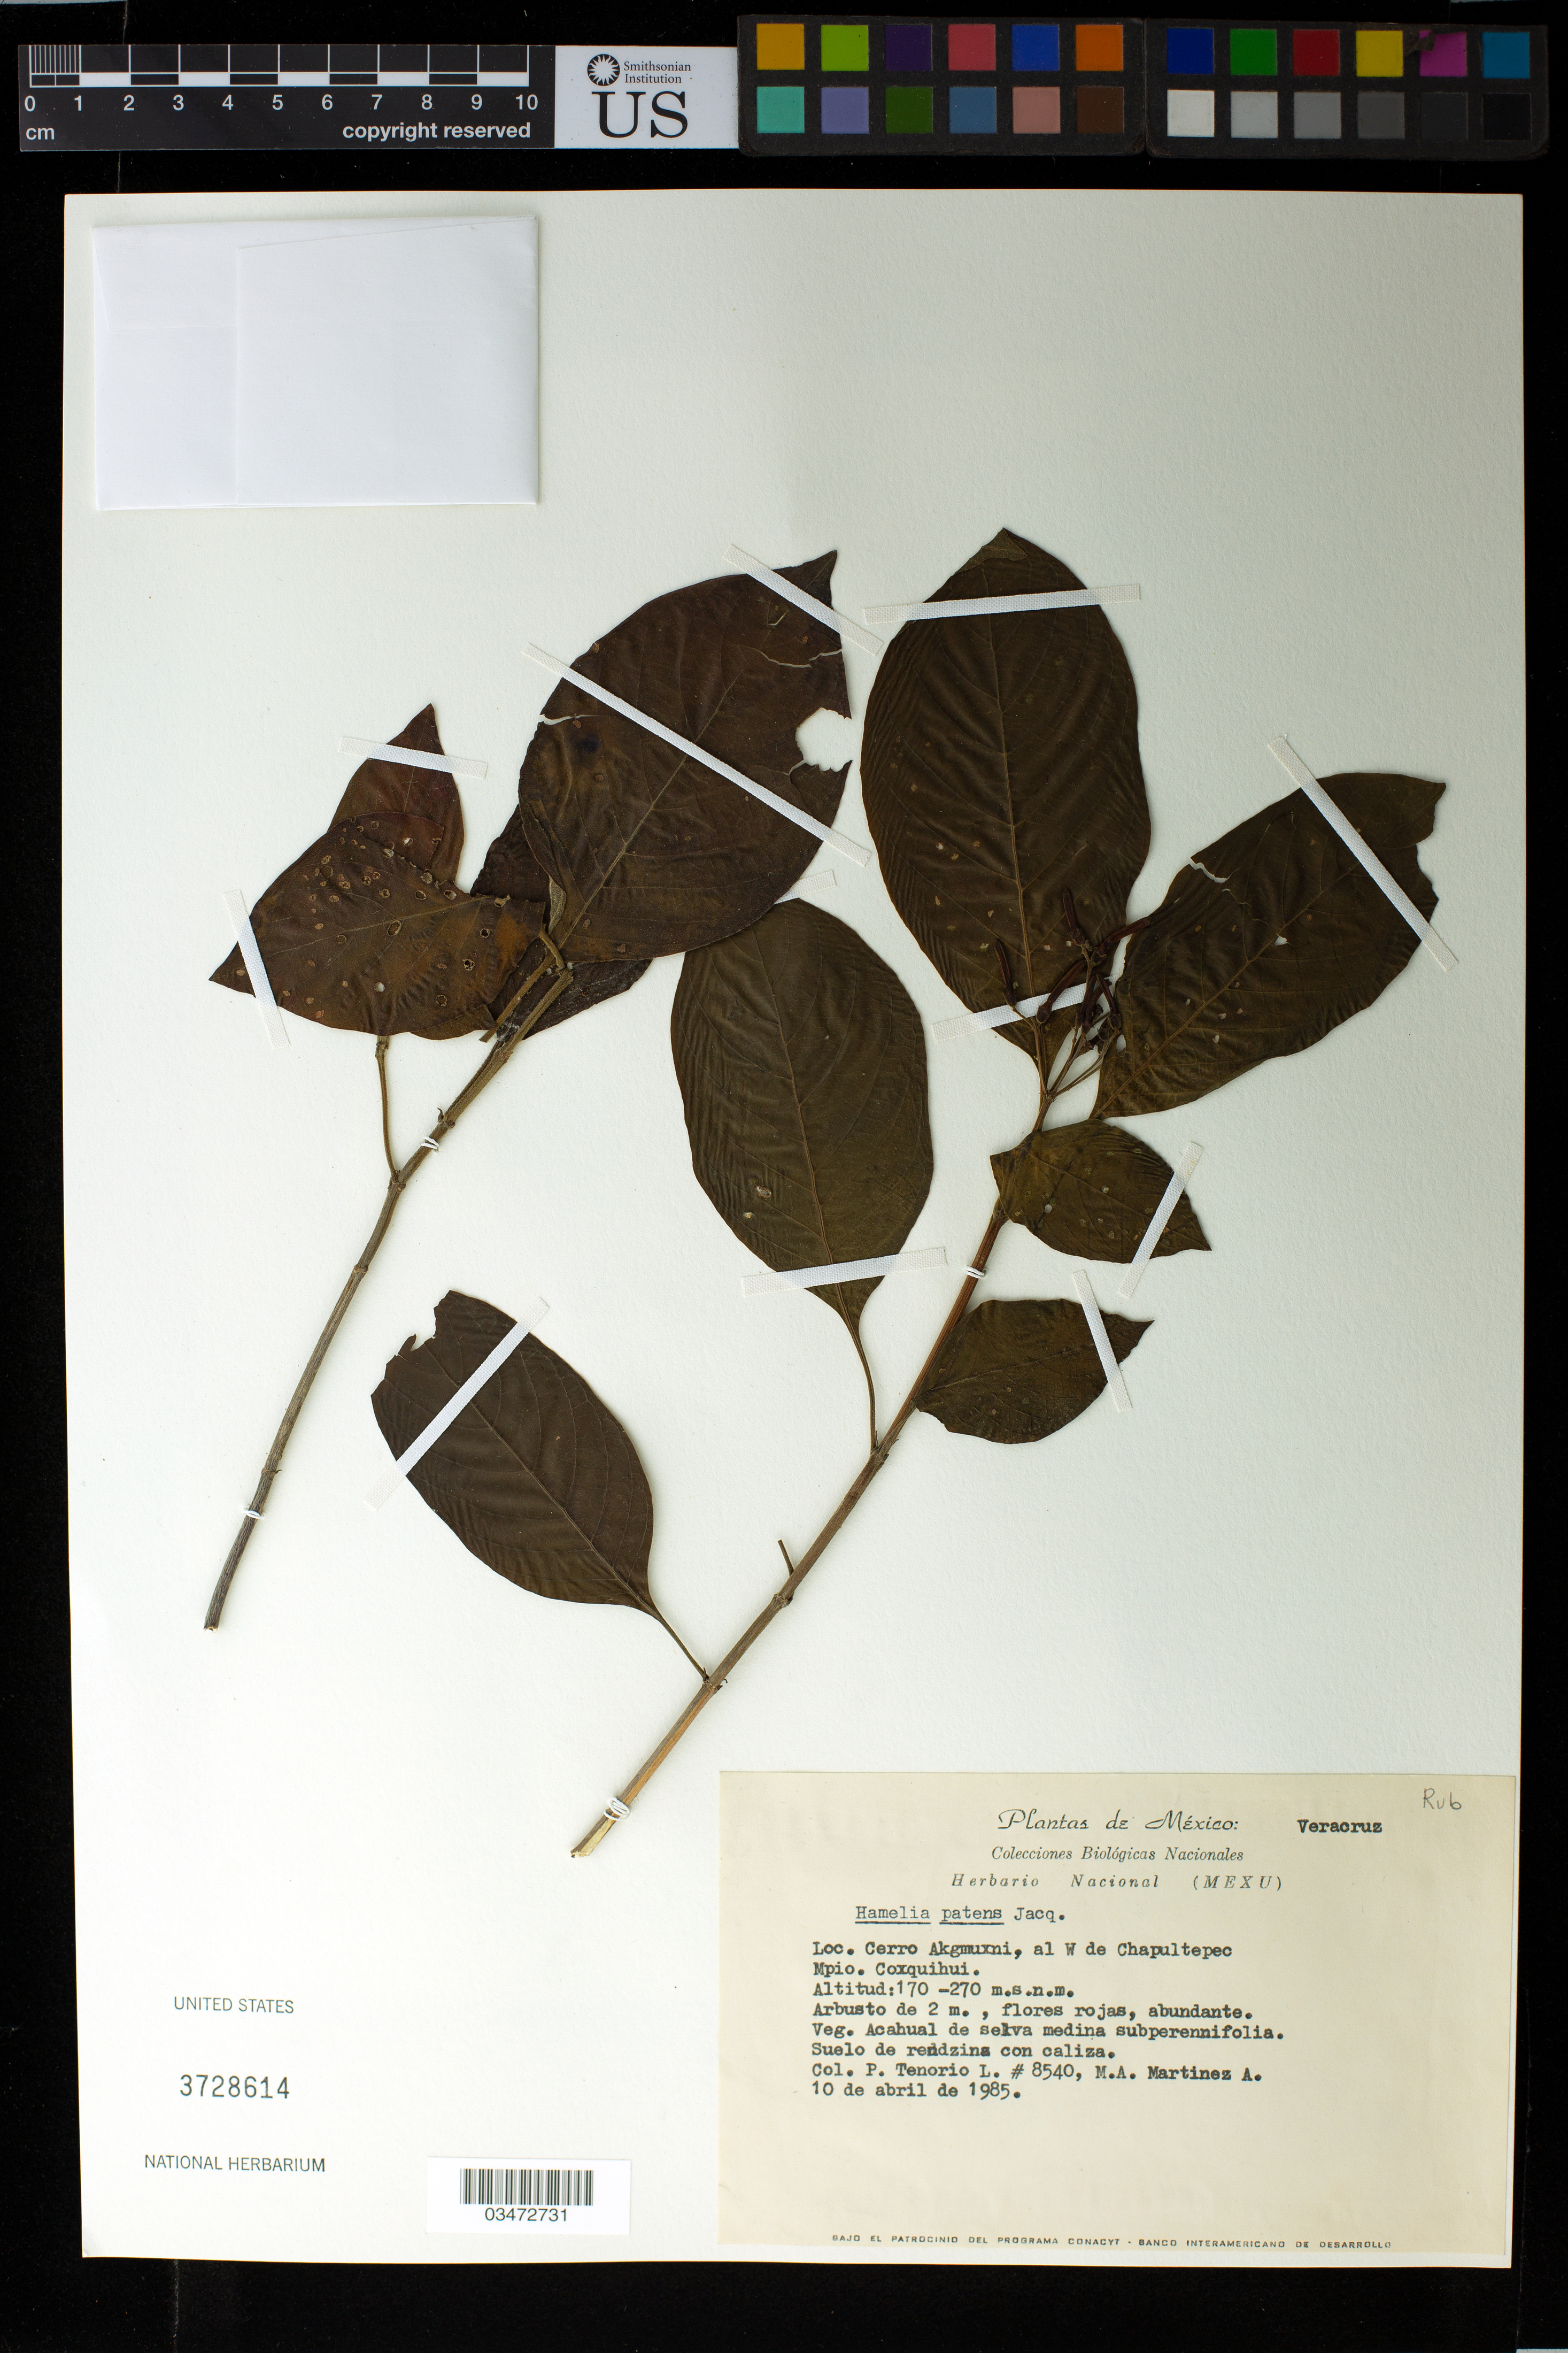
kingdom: Plantae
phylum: Tracheophyta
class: Magnoliopsida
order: Gentianales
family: Rubiaceae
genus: Hamelia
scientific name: Hamelia patens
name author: Jacq.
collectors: P. Tenorio L., M. A. Martínez Alfaro & J. W. Grimes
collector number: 8540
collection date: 1985-04-10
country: Mexico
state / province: Veracruz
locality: Cerro Akgmurni, al W de Chapultepec. Mpio. Coxquihui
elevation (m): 170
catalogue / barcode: US 3728614